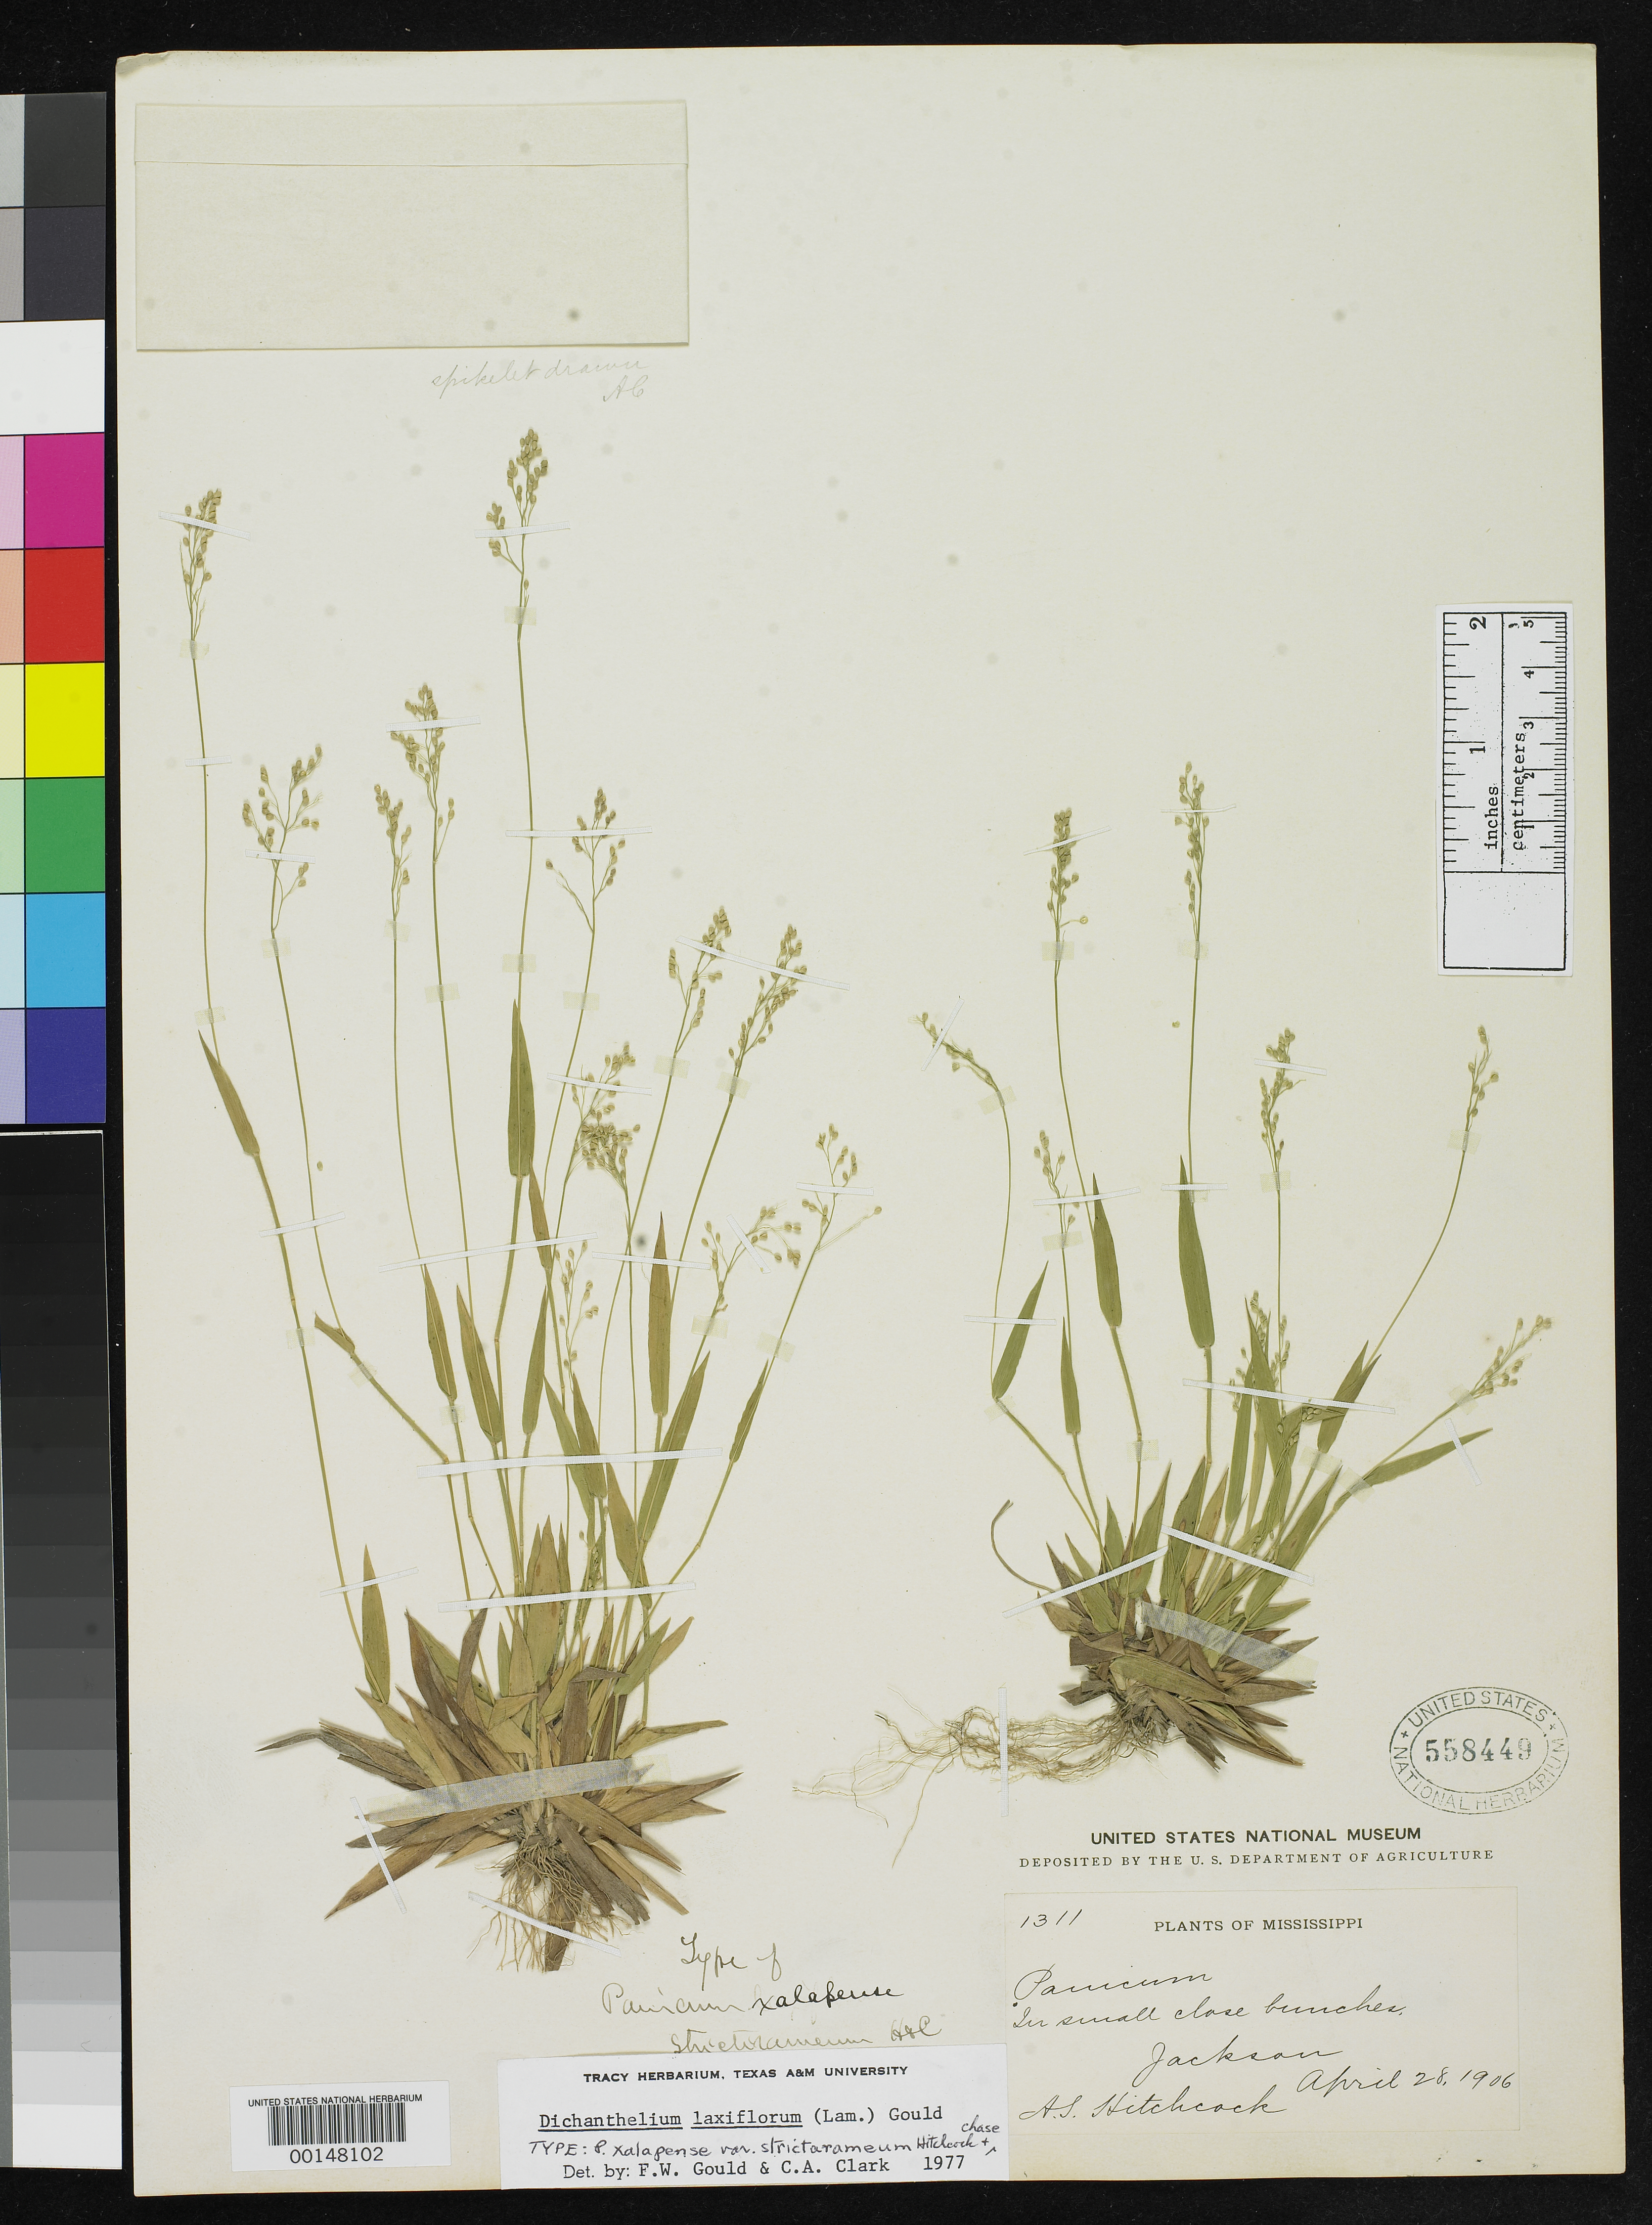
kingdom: Plantae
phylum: Tracheophyta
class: Liliopsida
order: Poales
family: Poaceae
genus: Panicum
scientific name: Panicum xalapense var. strictarameum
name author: Hitchc. & Chase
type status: Holotype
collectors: A. S. Hitchcock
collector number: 1311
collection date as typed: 28 Apr 1906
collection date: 1906-04-28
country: United States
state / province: Mississippi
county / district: Hinds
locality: Jackson.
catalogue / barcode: US 558449